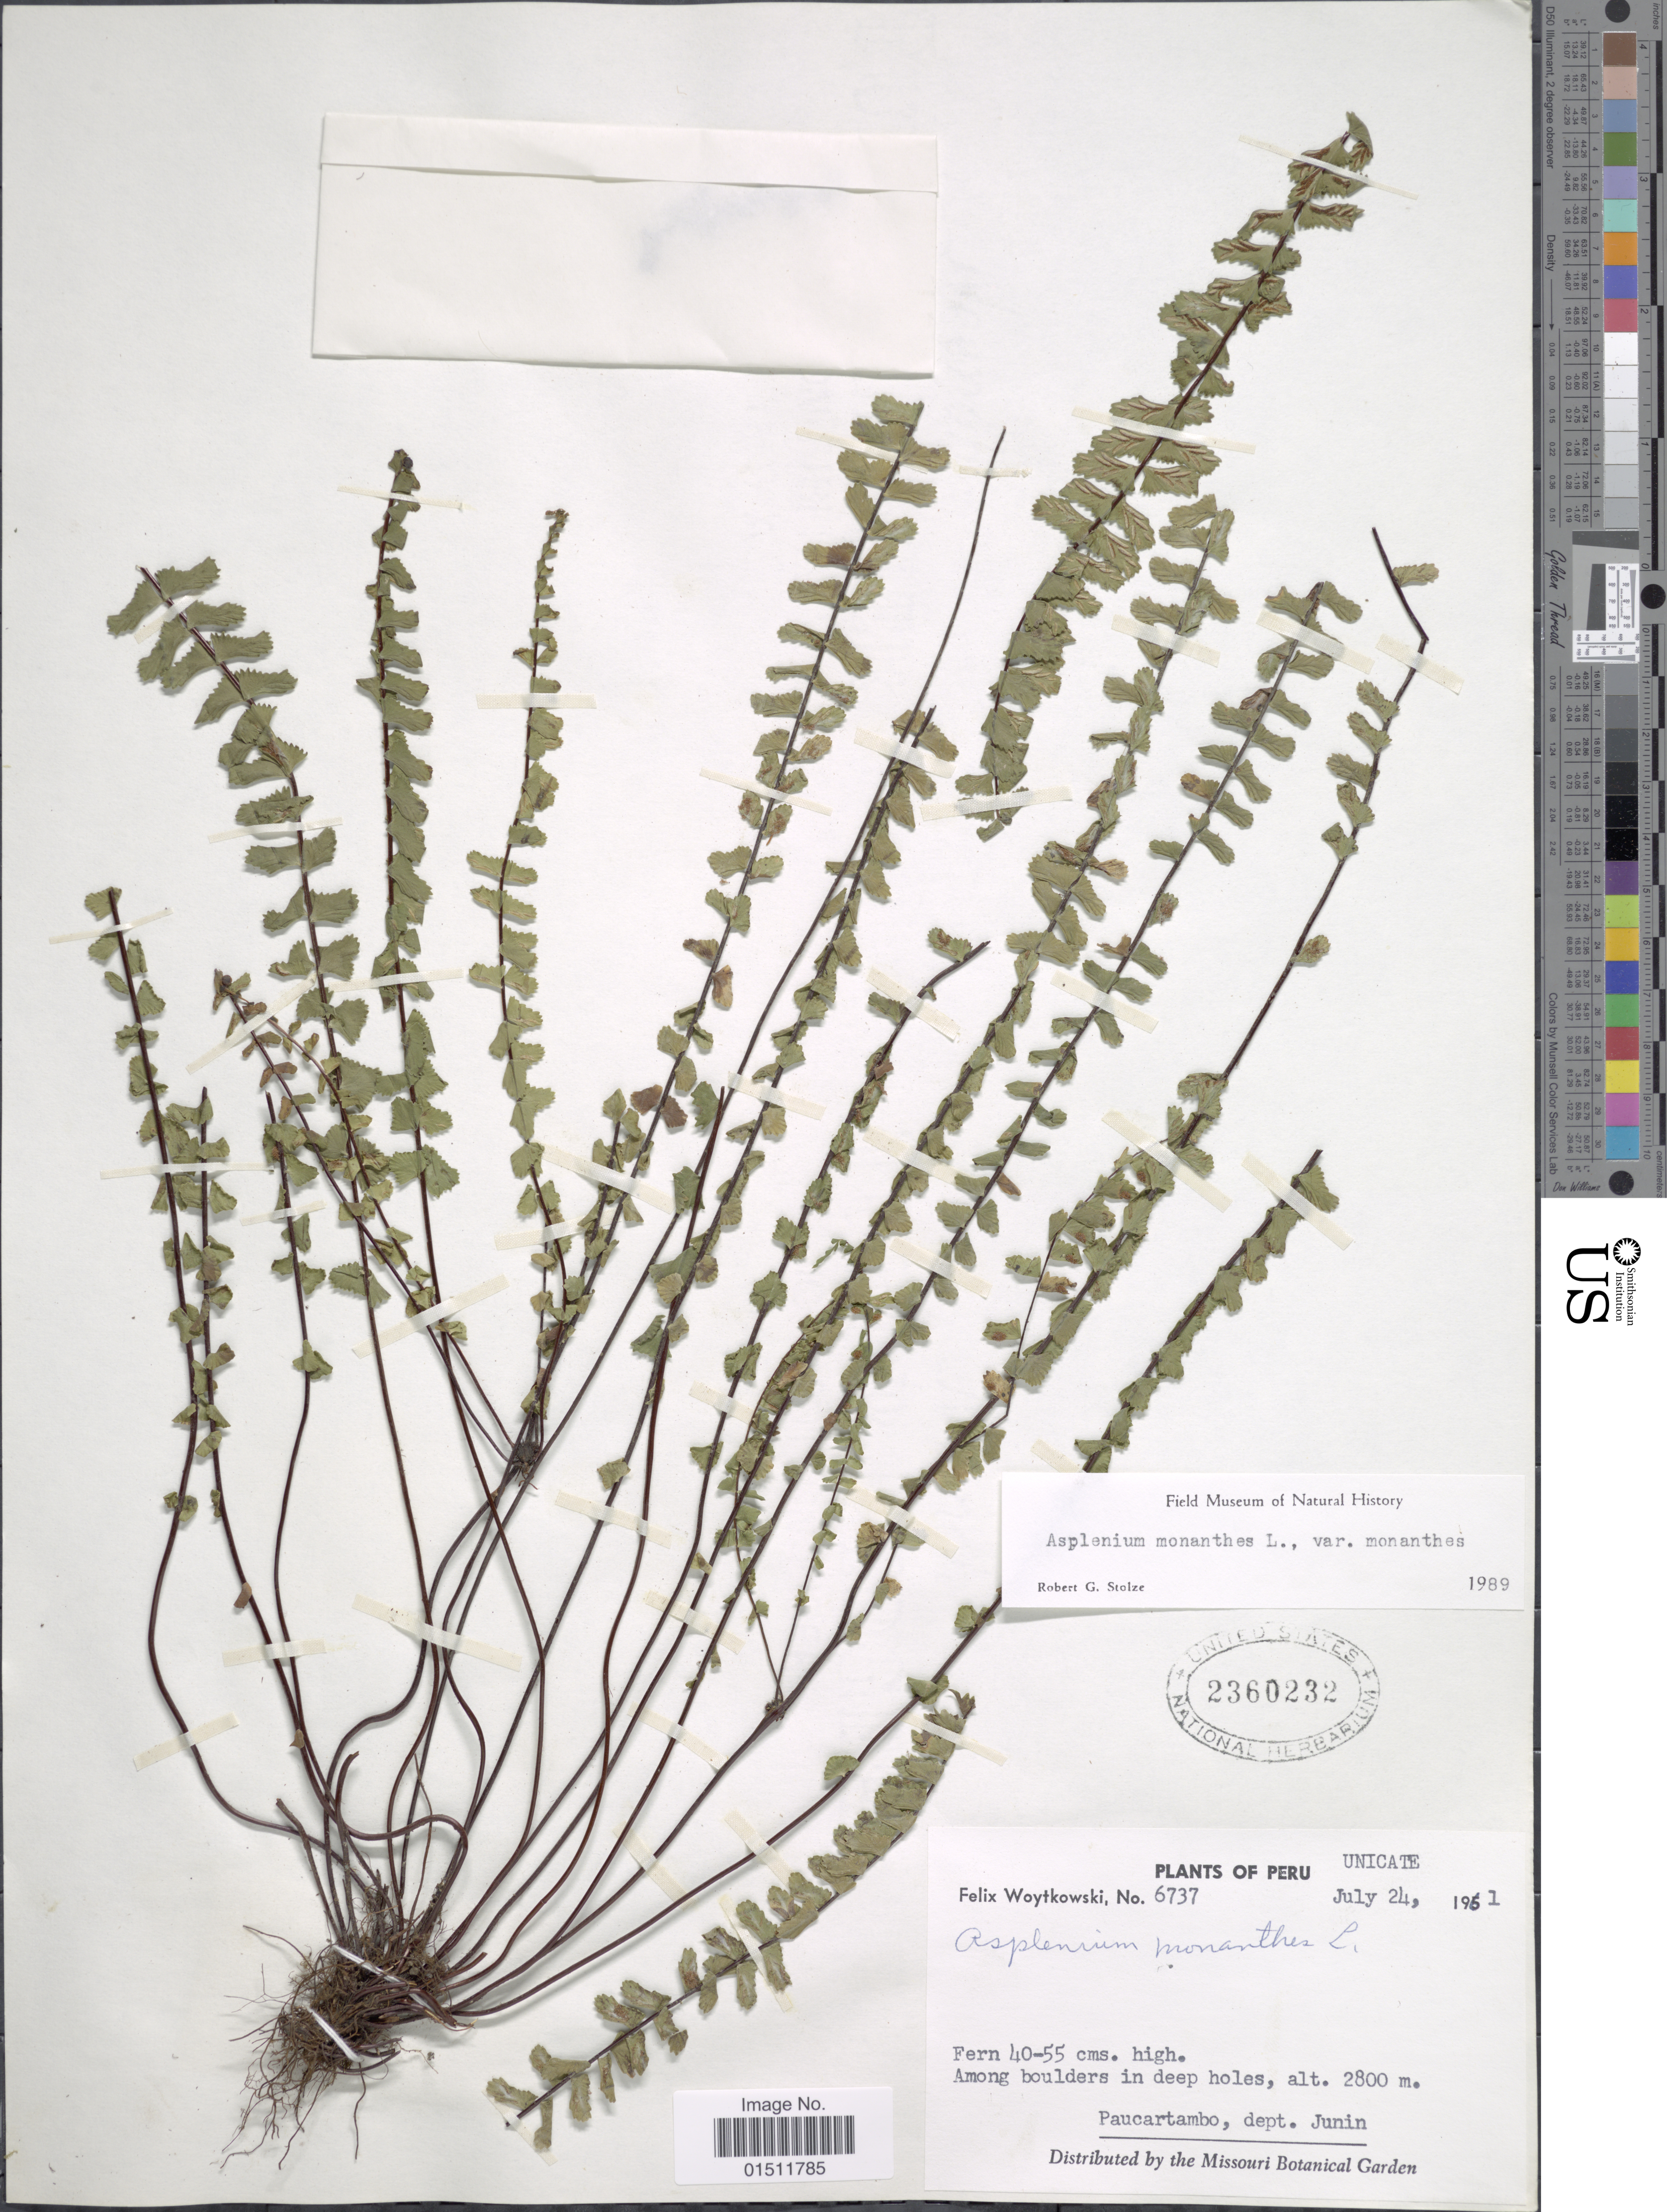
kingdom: Plantae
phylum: Tracheophyta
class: Polypodiopsida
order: Polypodiales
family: Aspleniaceae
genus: Asplenium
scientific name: Asplenium monanthes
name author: L.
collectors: F. Woytkowski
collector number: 6737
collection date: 1961-07-24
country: Peru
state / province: Junín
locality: Paucartambo, dept. Junin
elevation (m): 2800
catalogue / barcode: US 2360232